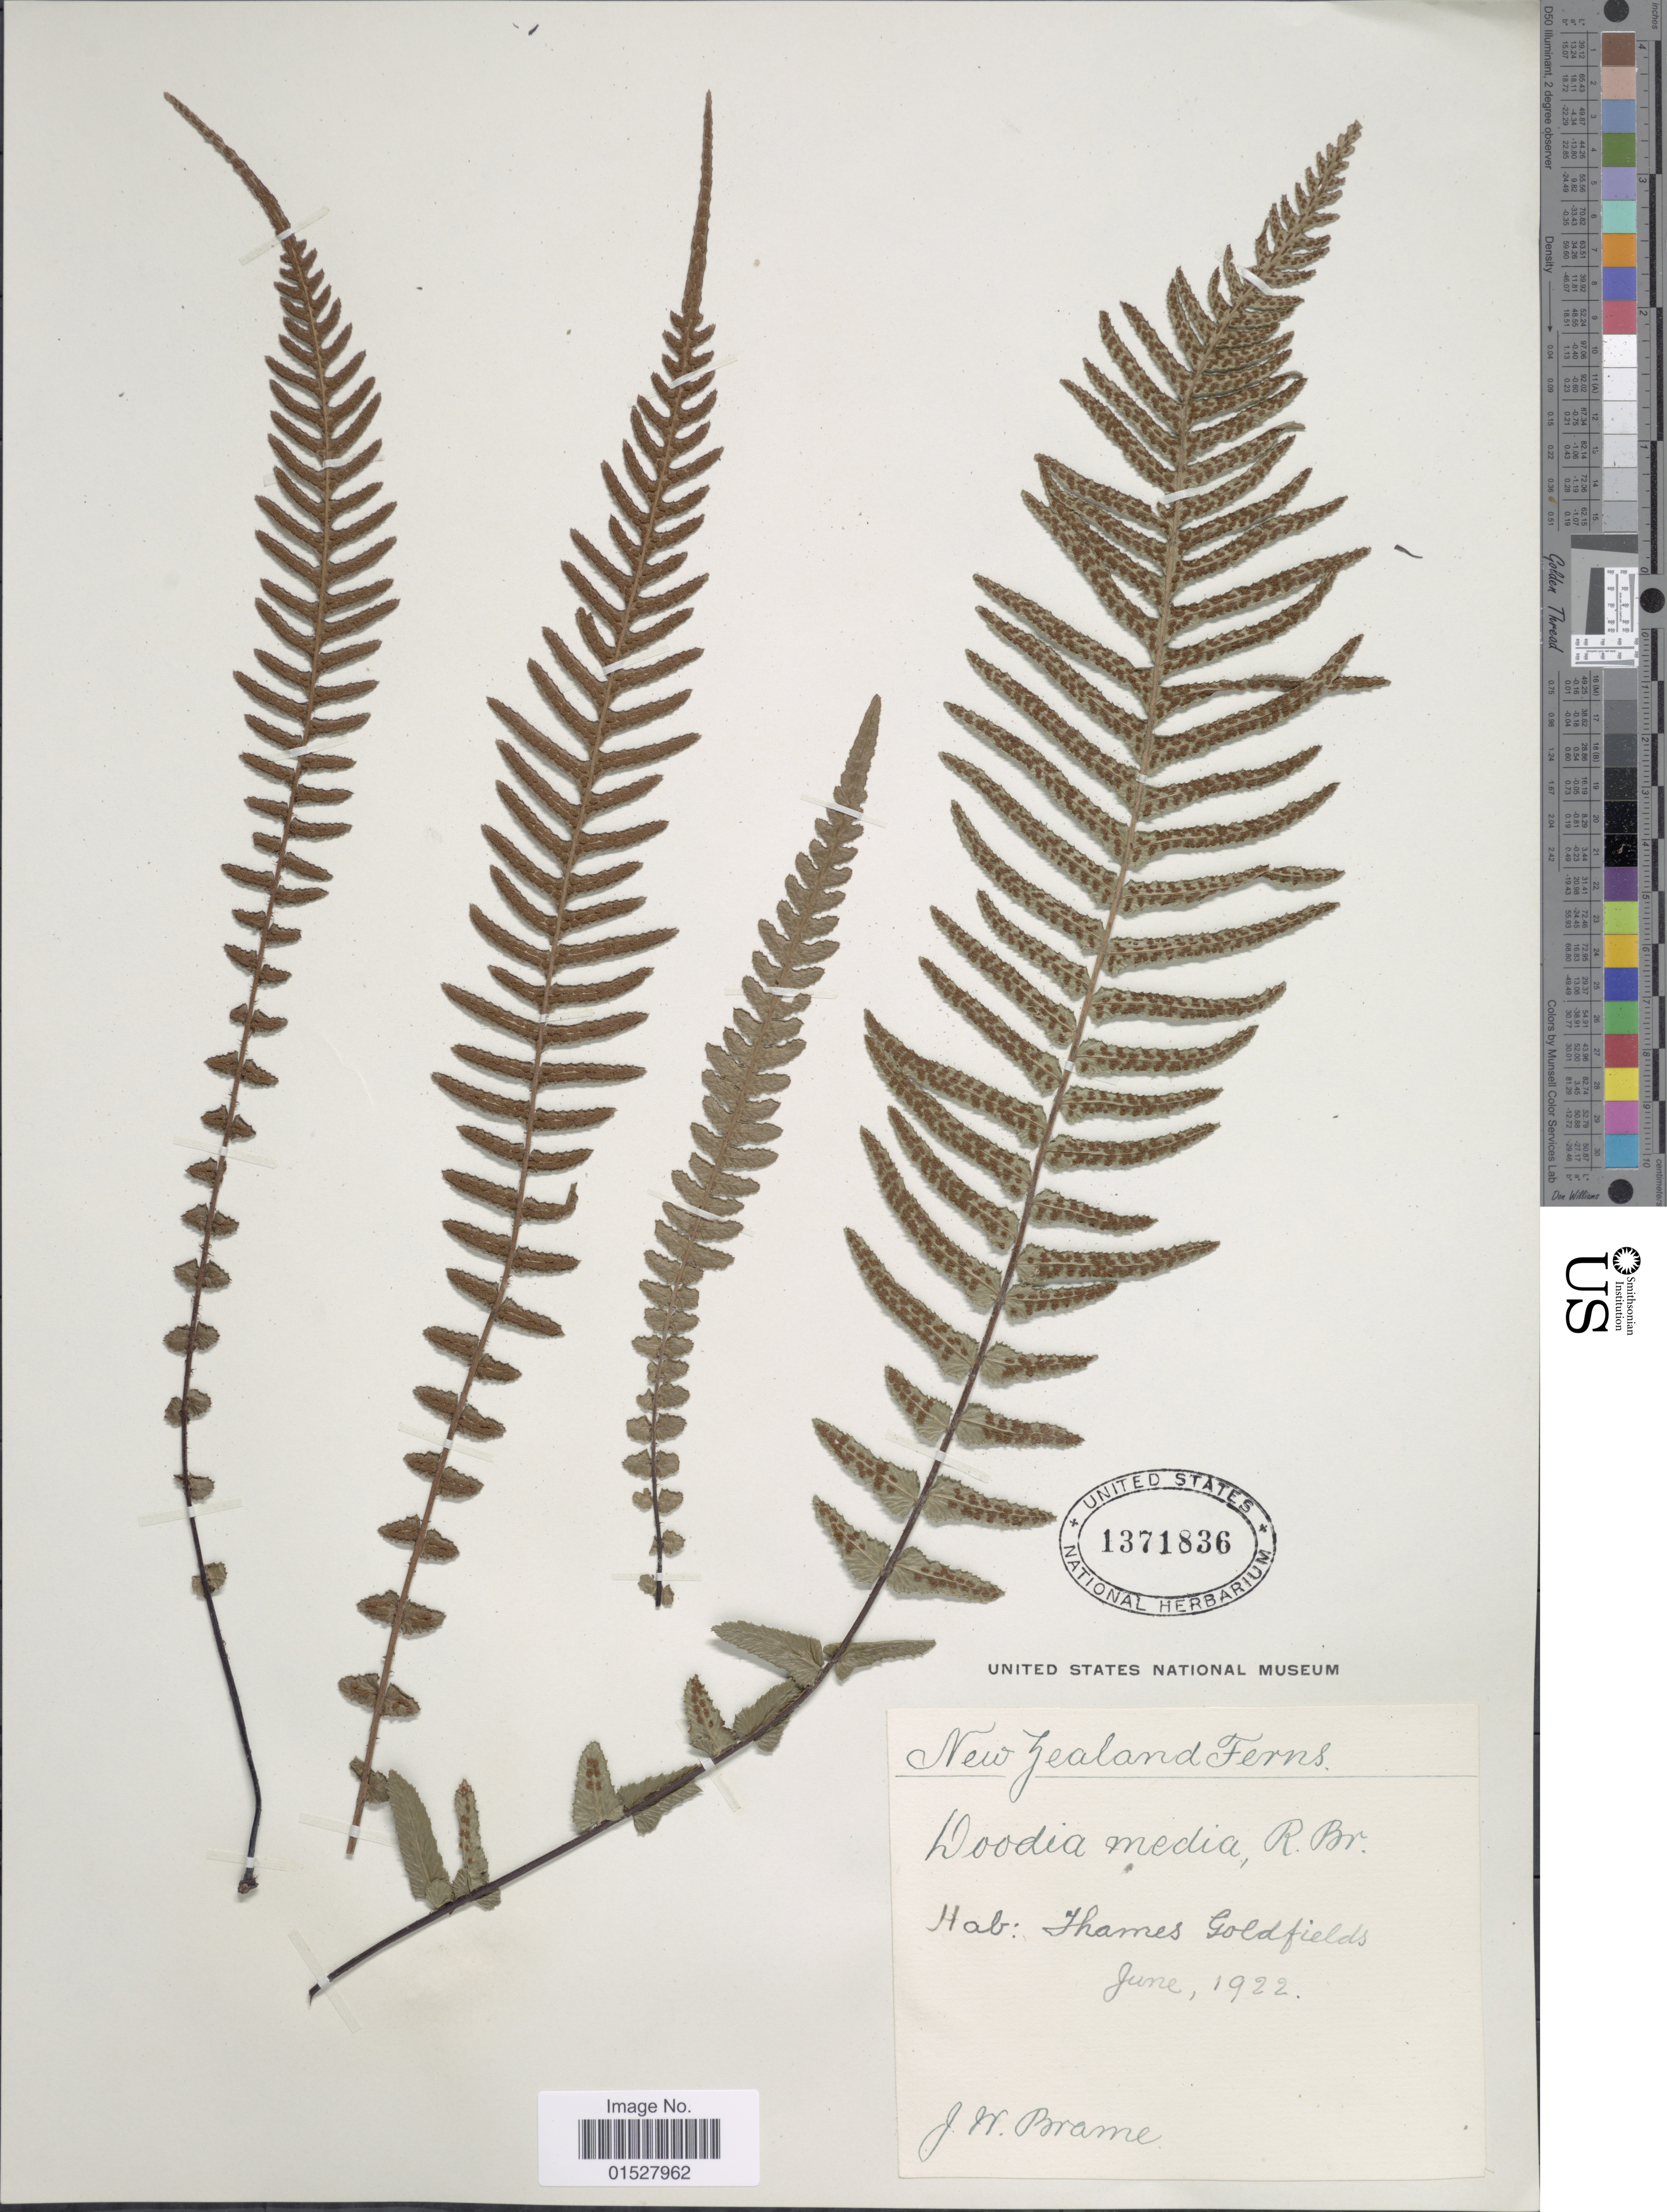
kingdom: Plantae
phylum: Tracheophyta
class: Polypodiopsida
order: Polypodiales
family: Blechnaceae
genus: Blechnum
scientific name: Blechnum medium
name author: (R. Br.) Christenh.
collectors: J. Brame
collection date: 1922-06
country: New Zealand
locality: Thames Goldfields.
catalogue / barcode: US 1371836